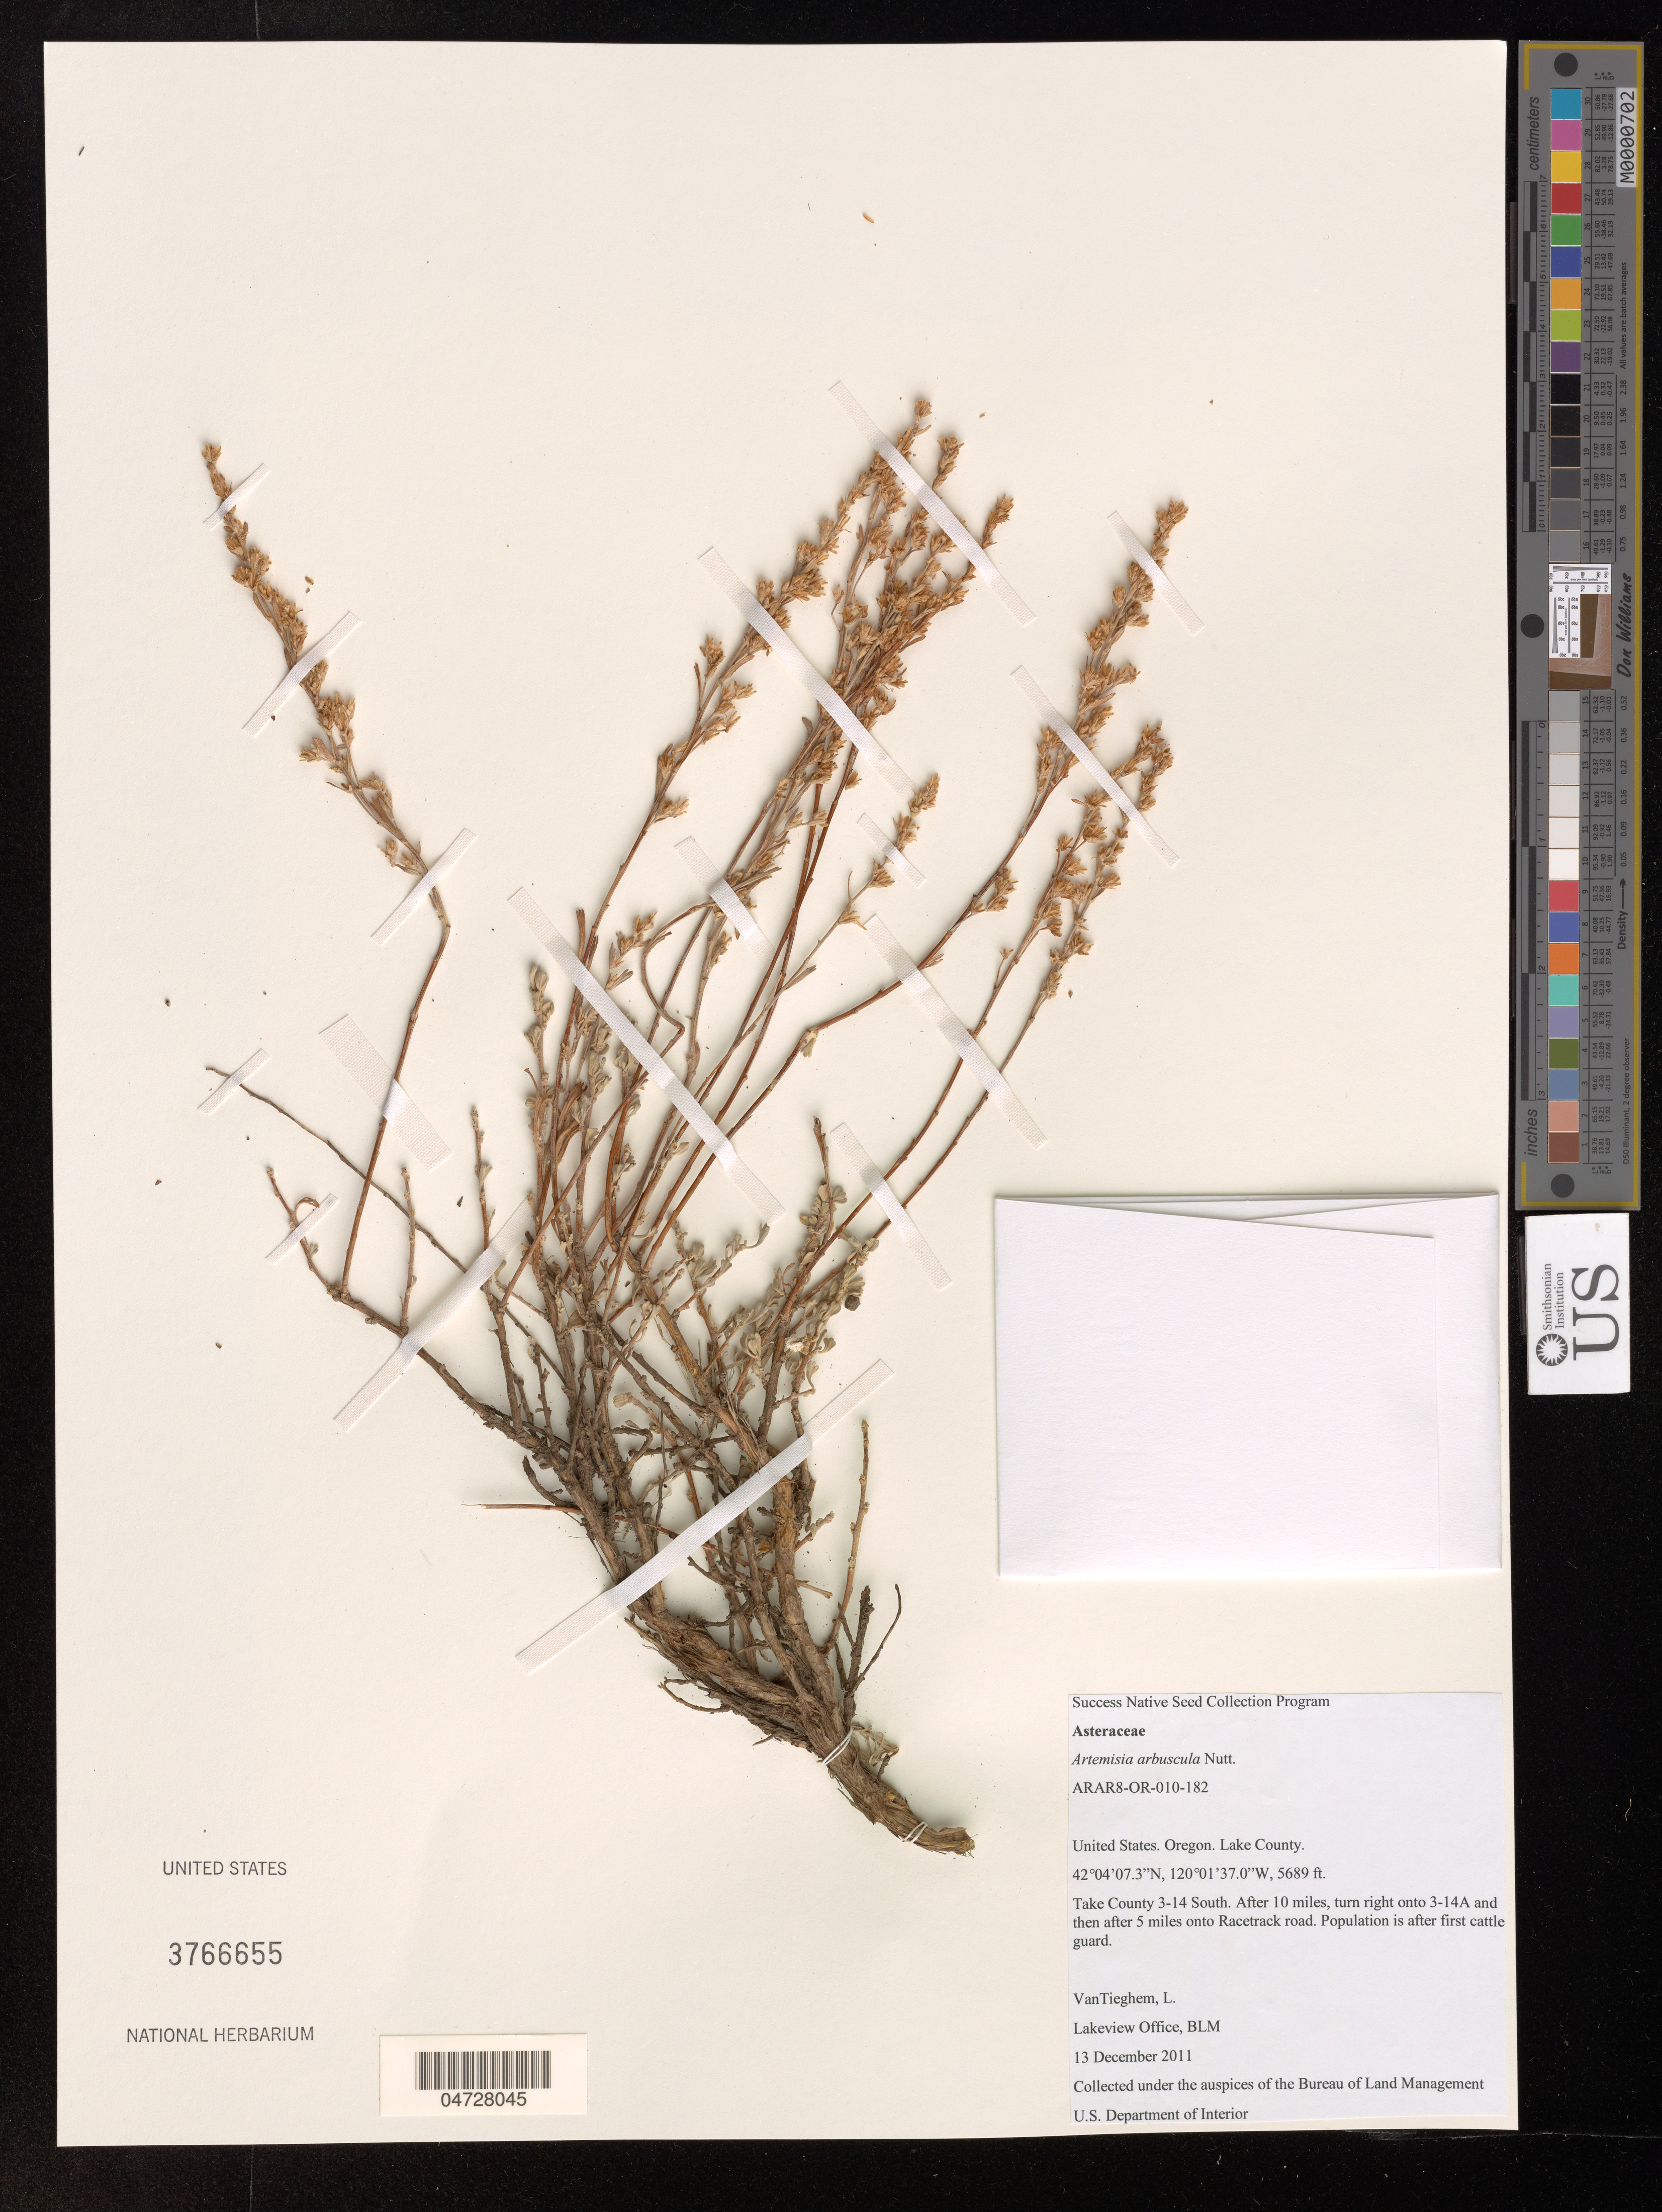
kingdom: Plantae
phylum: Tracheophyta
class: Magnoliopsida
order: Asterales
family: Asteraceae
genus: Artemisia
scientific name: Artemisia arbuscula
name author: Nutt.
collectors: L. VanTieghem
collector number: ARAR8-OR-010-182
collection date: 2011-12-13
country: United States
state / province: Oregon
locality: Lake County.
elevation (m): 1734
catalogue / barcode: US 3766655